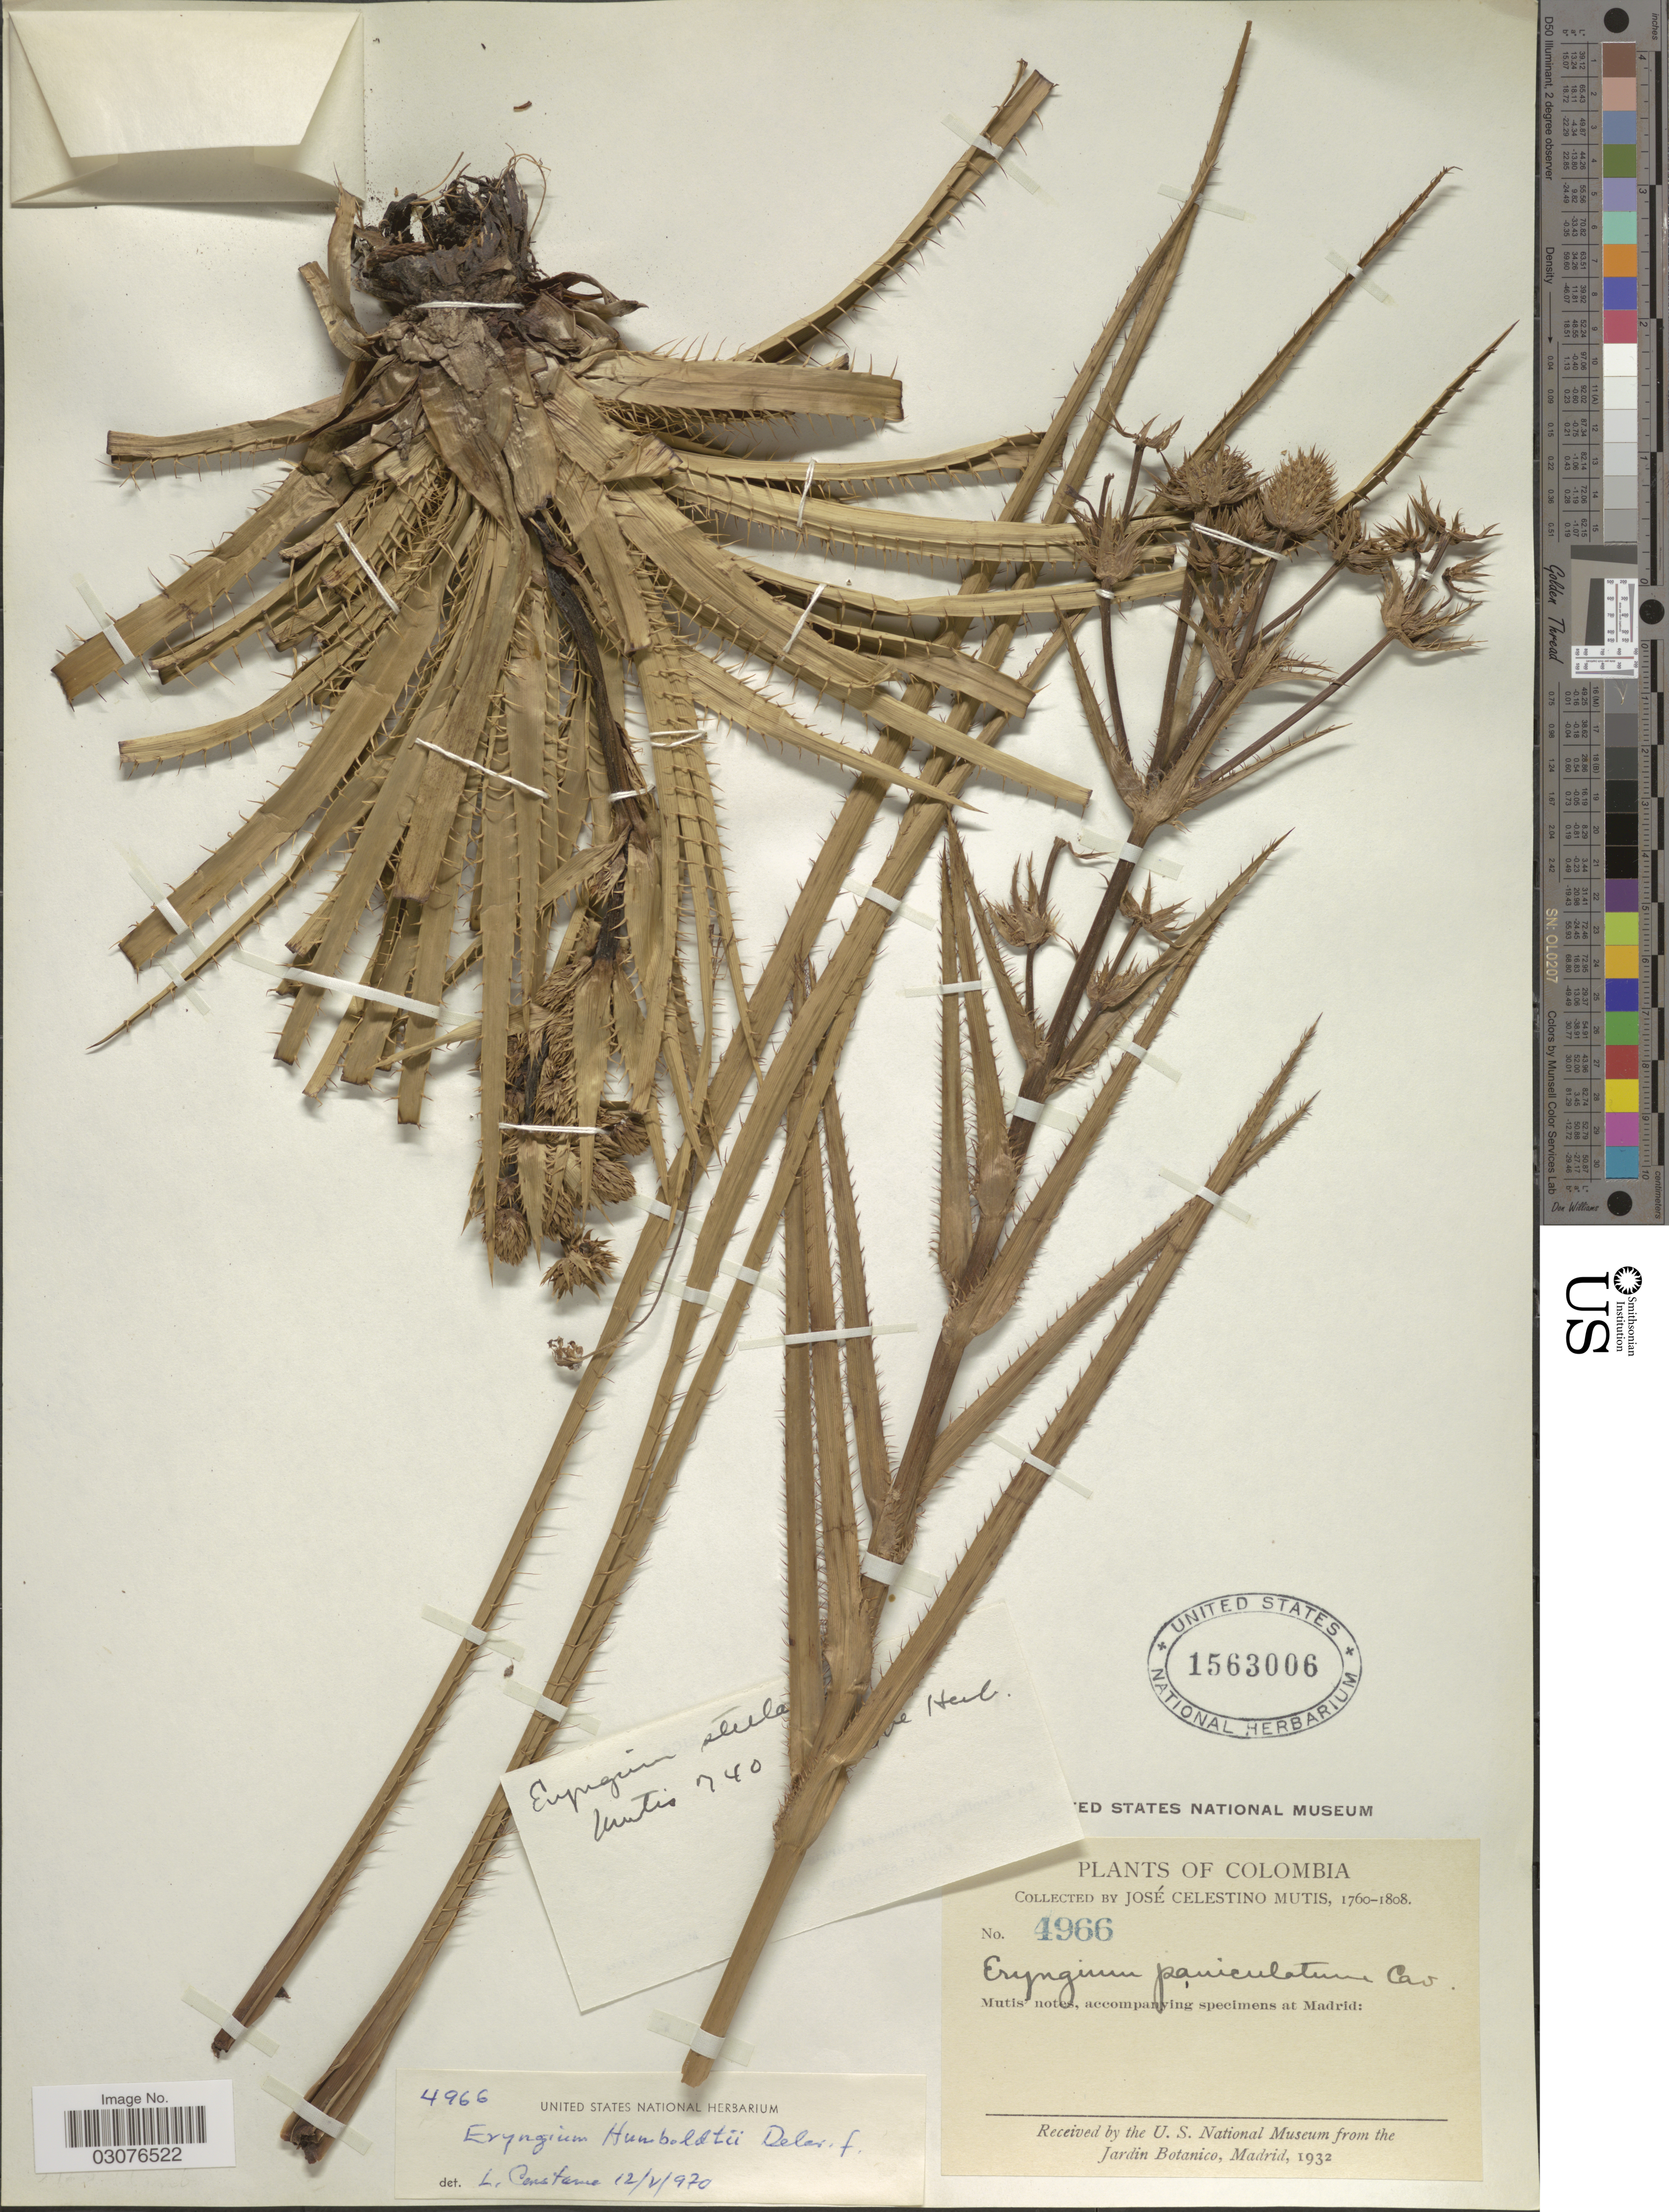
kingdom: Plantae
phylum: Tracheophyta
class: Magnoliopsida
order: Apiales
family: Apiaceae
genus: Eryngium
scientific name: Eryngium humboldtii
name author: F. Delaroche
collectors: J. C. B. Mutis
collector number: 4966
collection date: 1760/1808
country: Colombia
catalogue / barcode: US 1563006